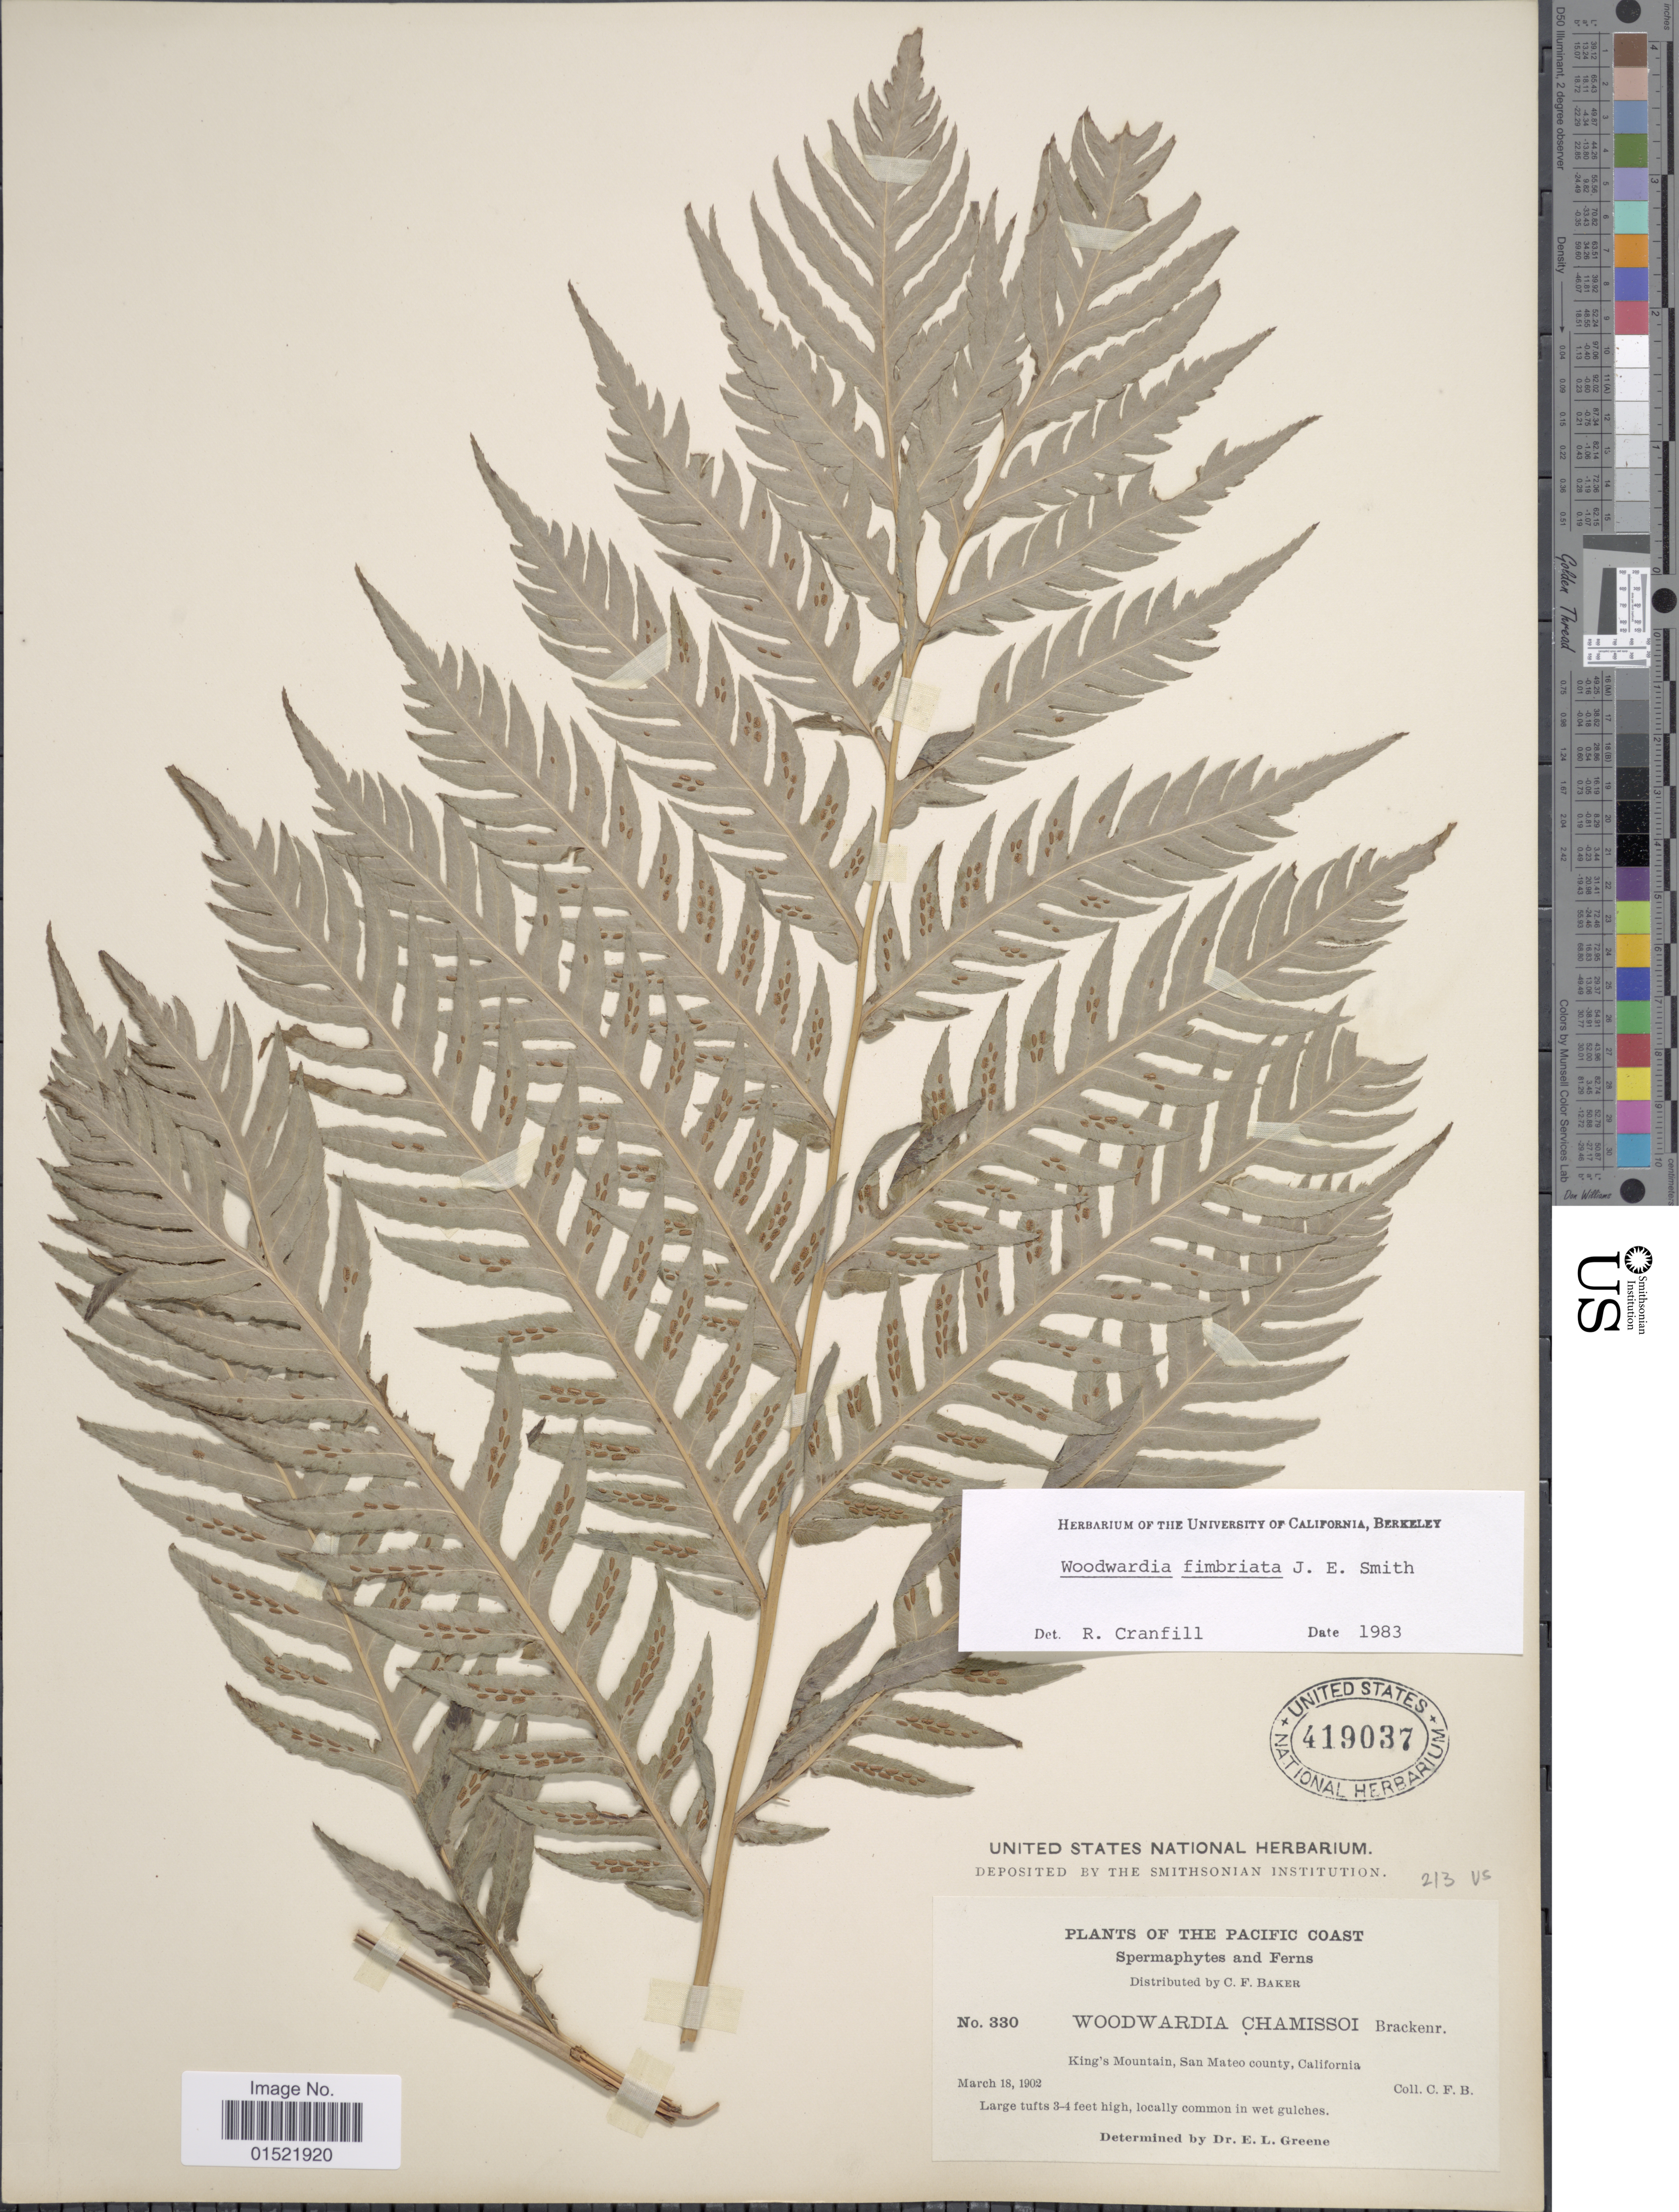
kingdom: Plantae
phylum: Tracheophyta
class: Polypodiopsida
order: Polypodiales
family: Blechnaceae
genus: Woodwardia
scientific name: Woodwardia fimbriata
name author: Sm.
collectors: C. F. Baker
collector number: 330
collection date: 1902-03-18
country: United States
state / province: California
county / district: San Mateo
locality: Pacific Coast, King's Mountain, San Mateo county, California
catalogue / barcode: US 419037